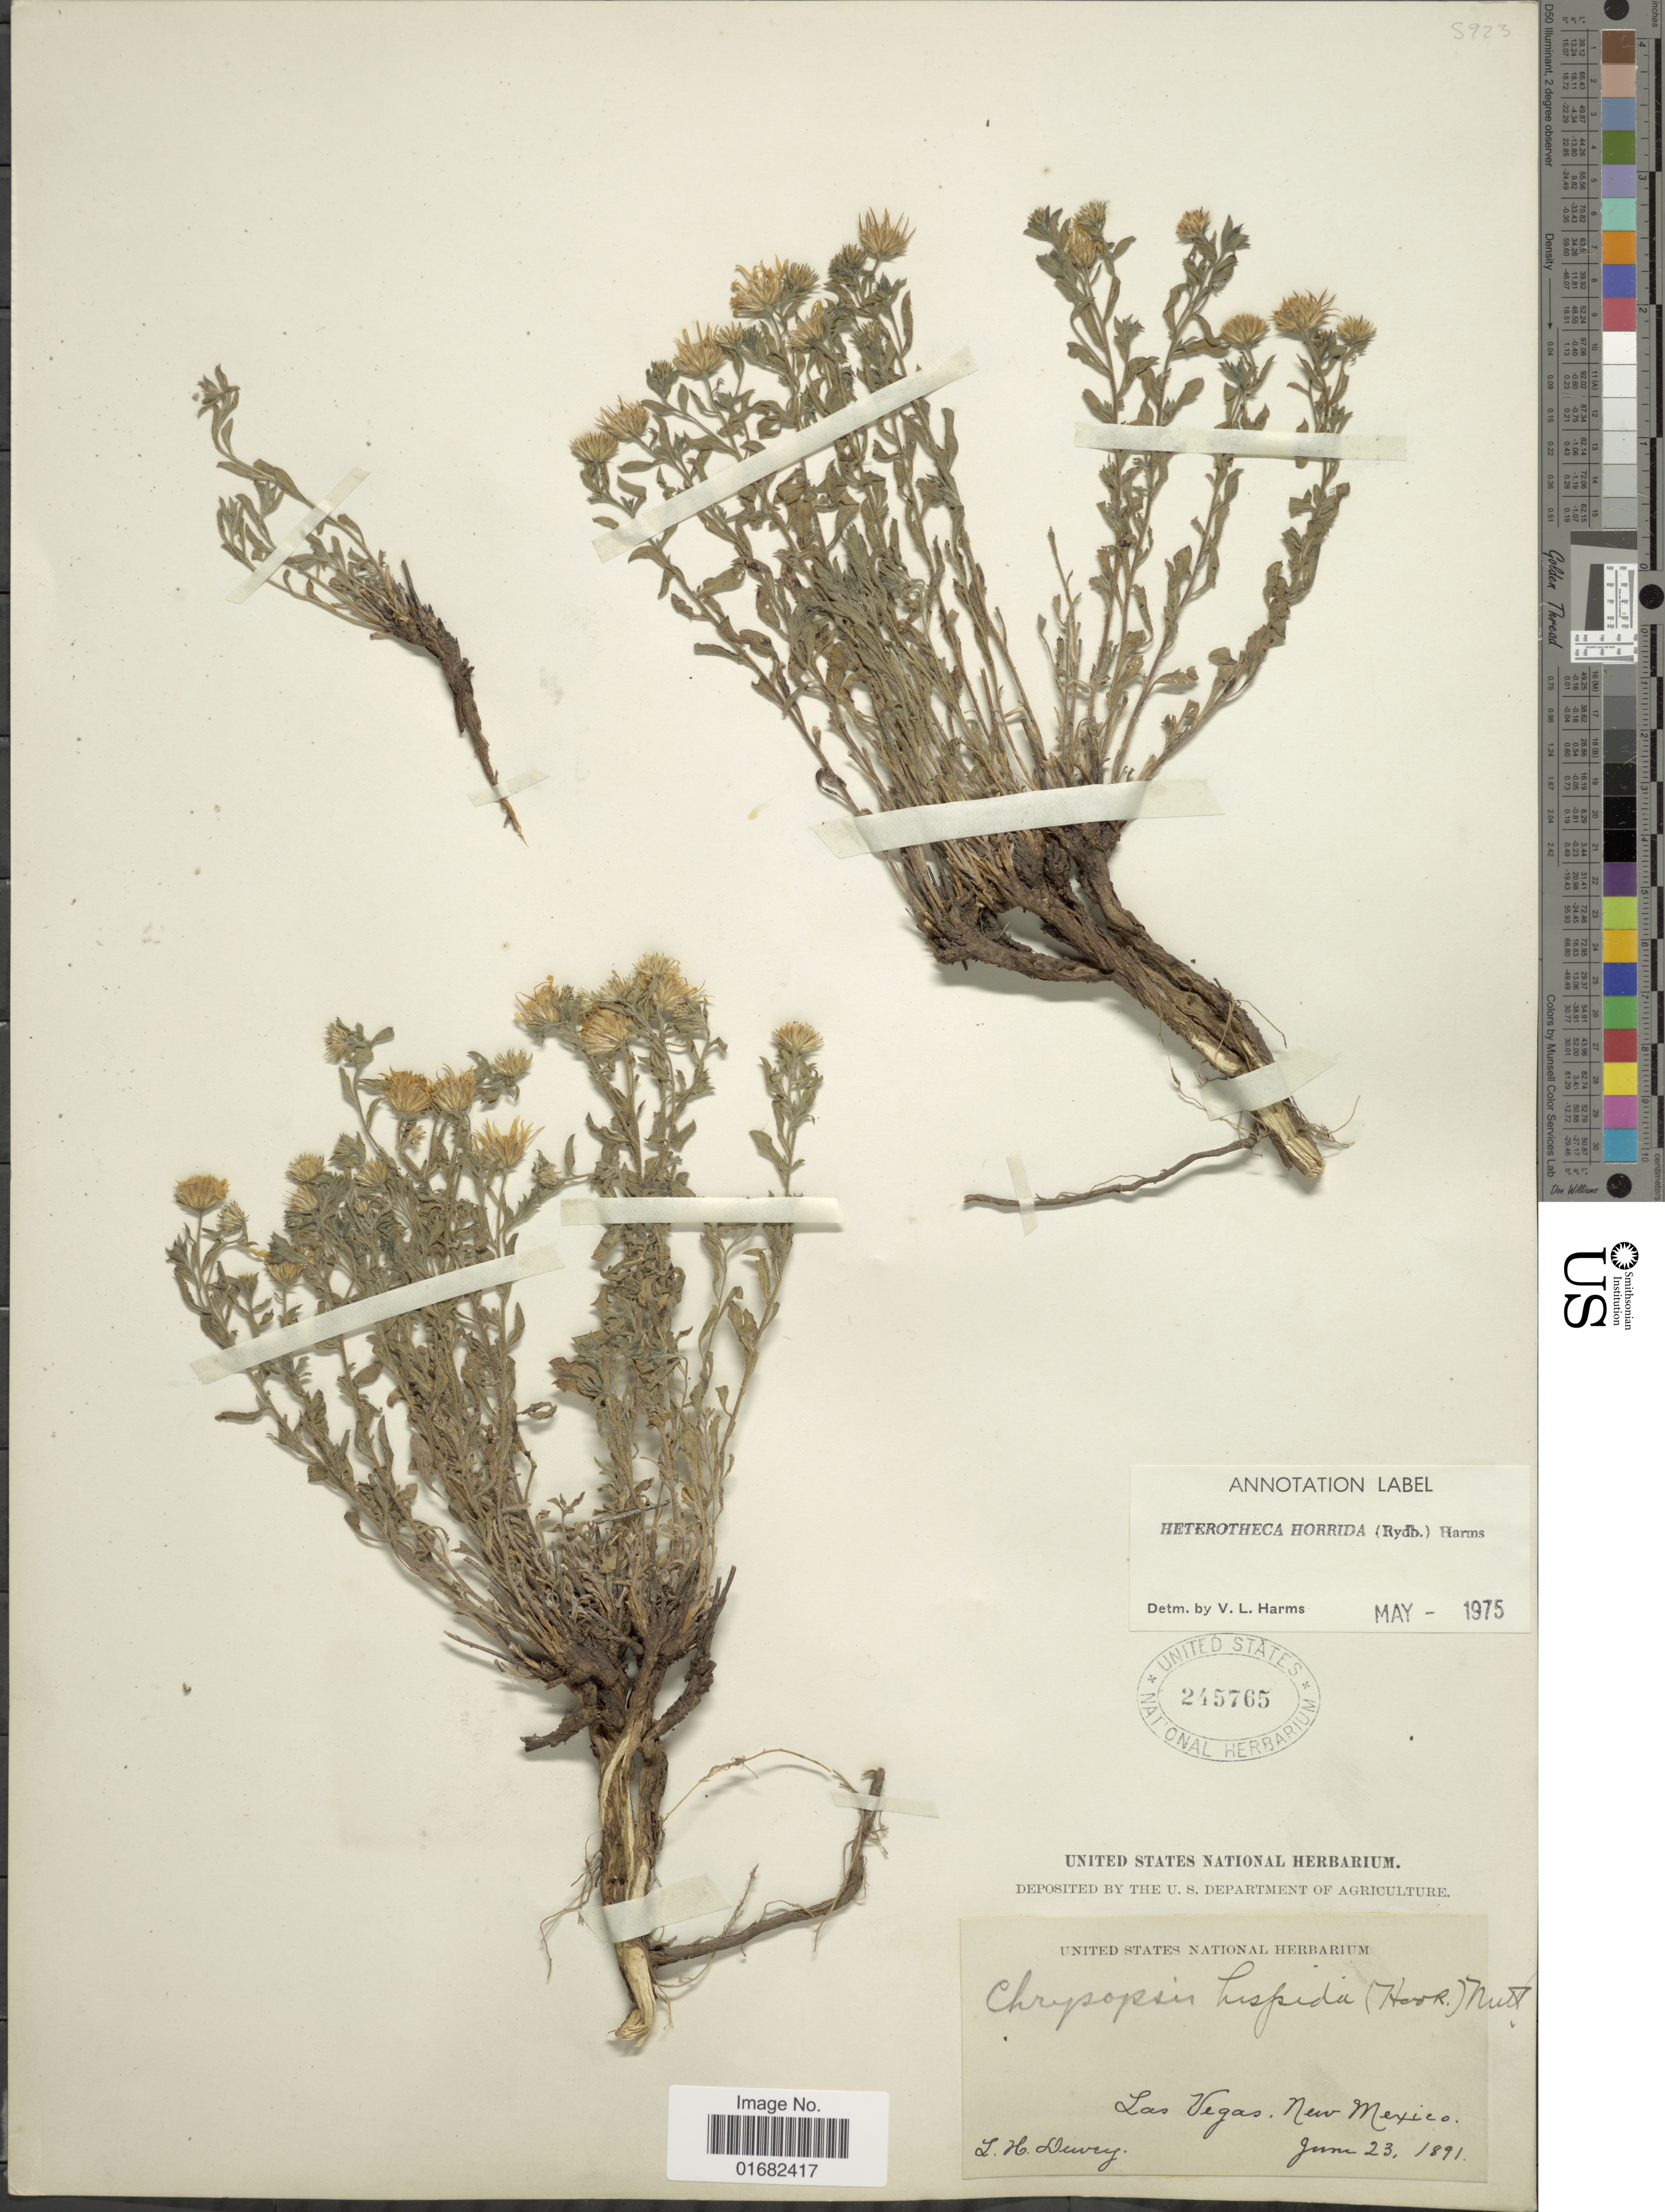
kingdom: Plantae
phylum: Tracheophyta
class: Magnoliopsida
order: Asterales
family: Asteraceae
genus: Heterotheca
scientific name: Heterotheca horrida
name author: (Rydb.) V.L. Harms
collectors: L. H. Dewey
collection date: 1891-06-23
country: United States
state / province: New Mexico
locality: Las Vegas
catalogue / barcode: US 245765